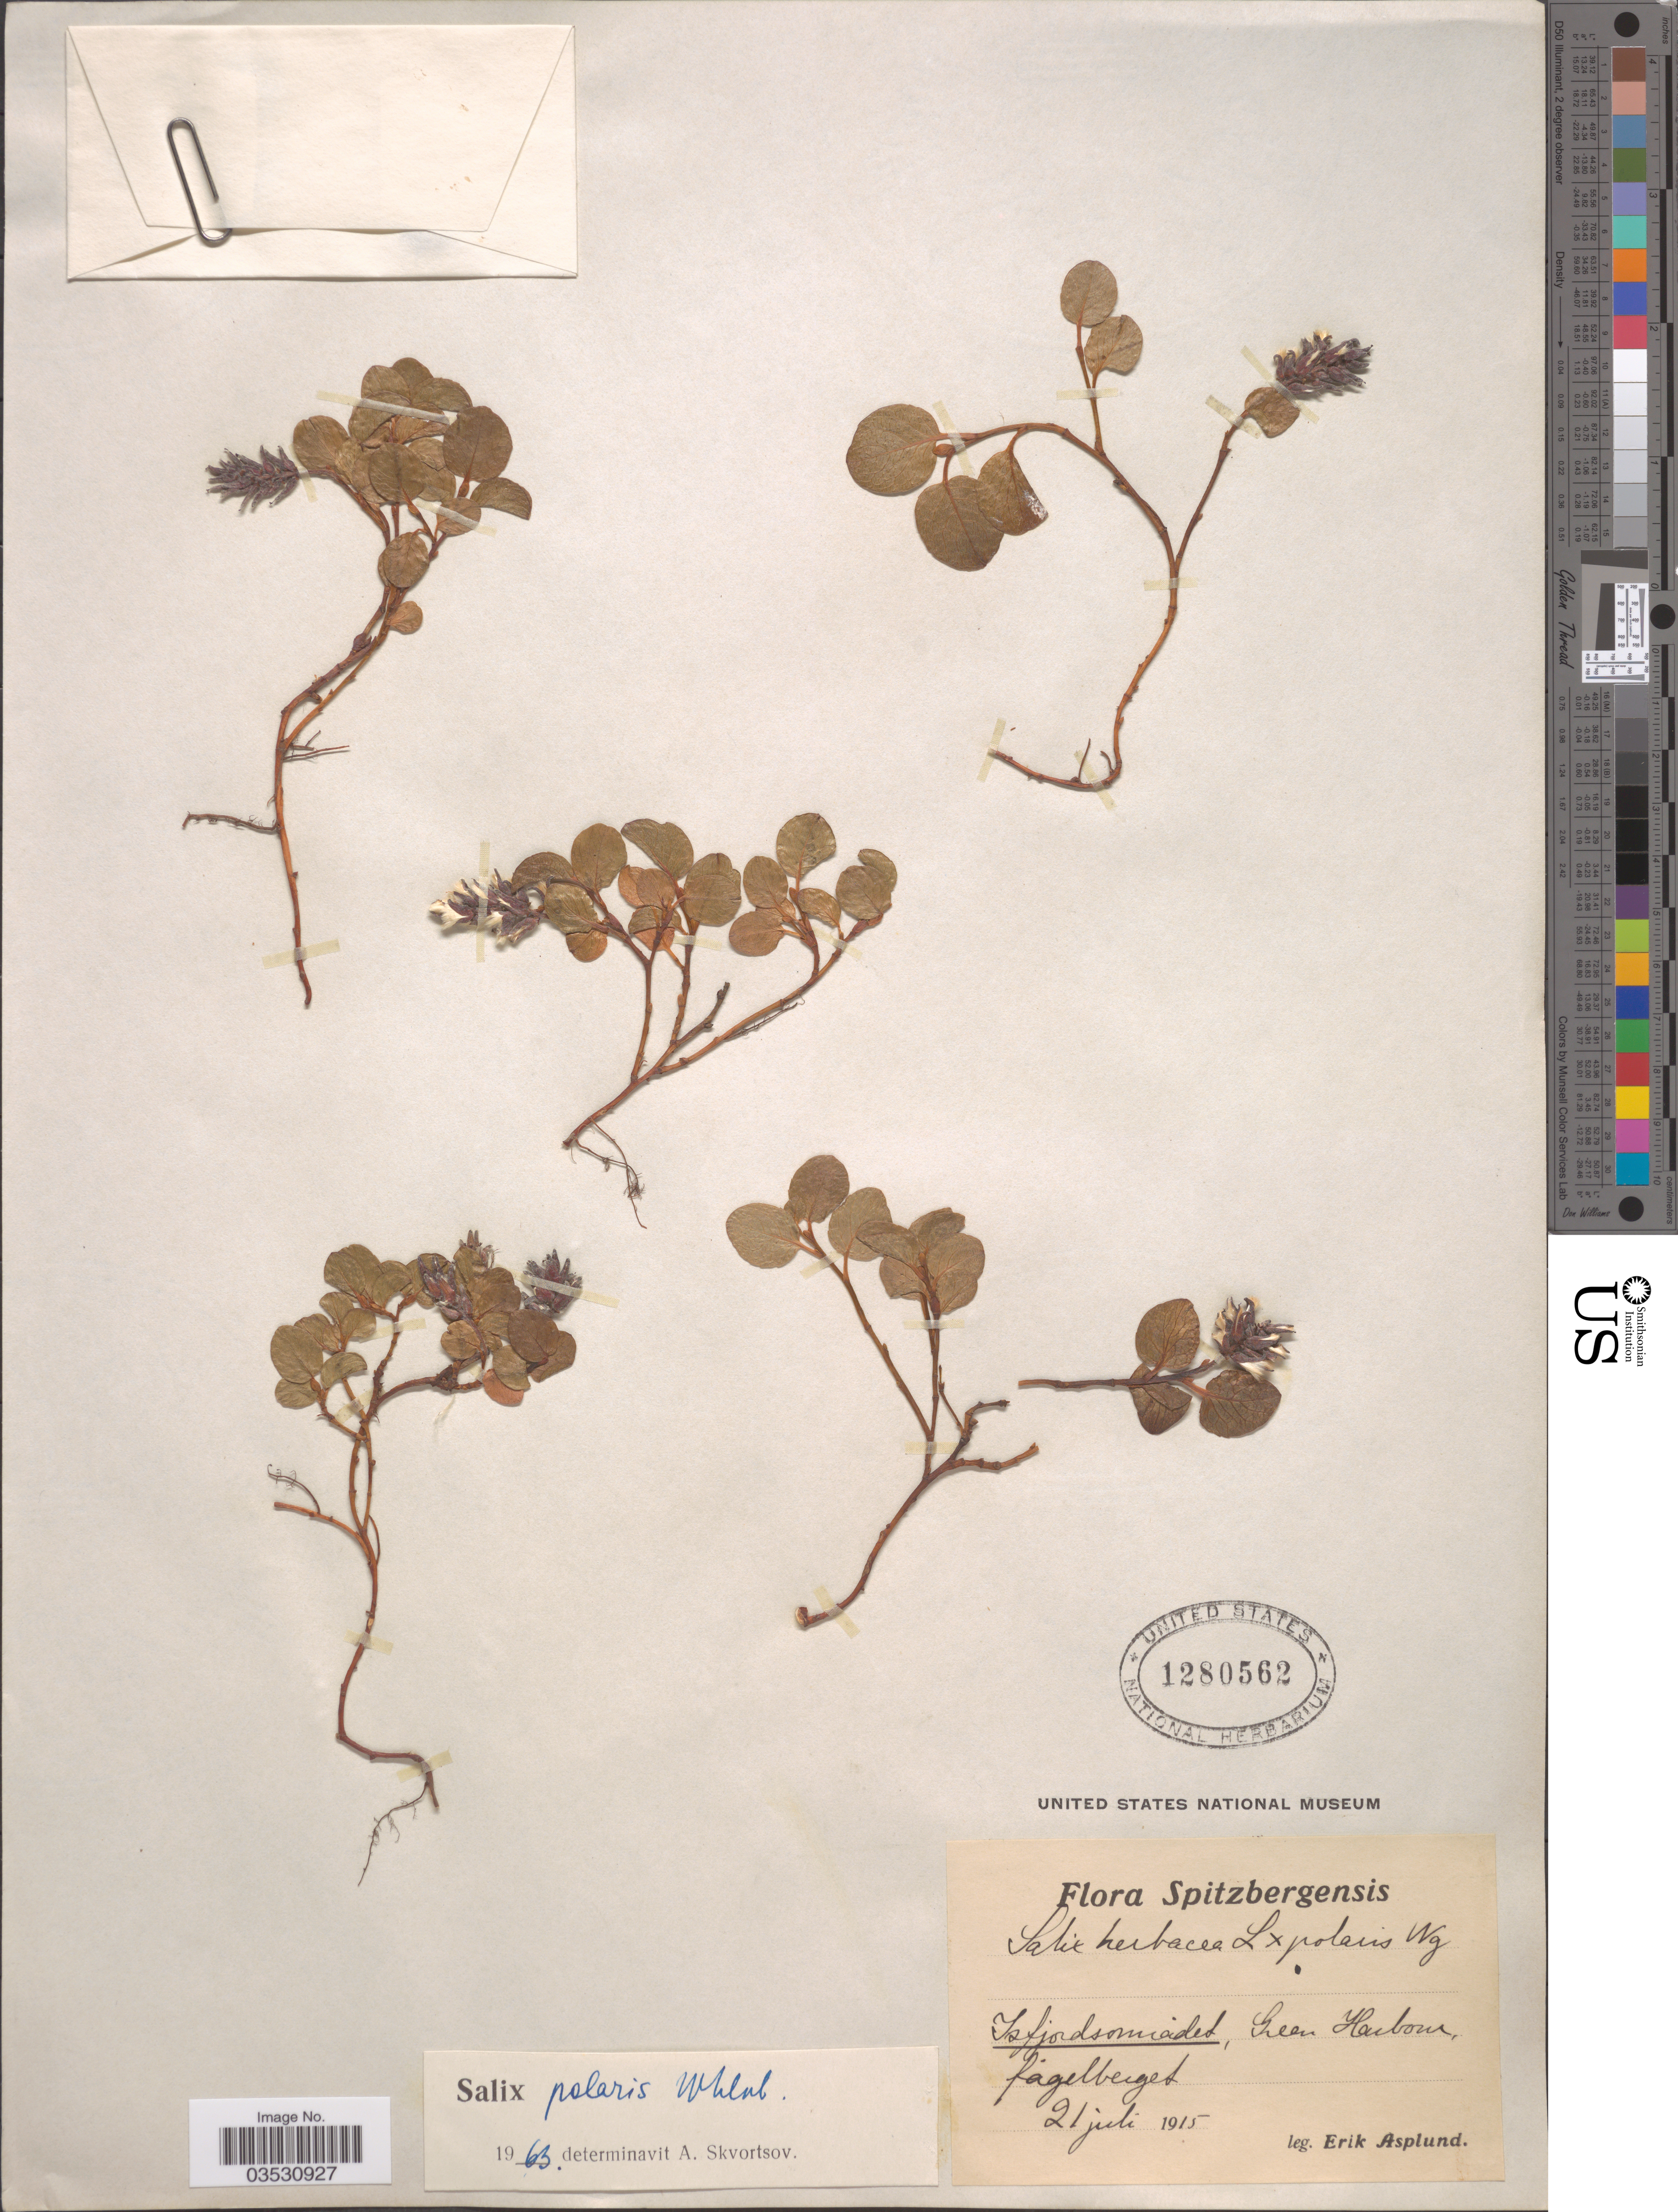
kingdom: Plantae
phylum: Tracheophyta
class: Magnoliopsida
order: Malpighiales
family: Salicaceae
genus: Salix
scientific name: Salix polaris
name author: Wahlenb.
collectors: E. Asplund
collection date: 1915-07-21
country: Norway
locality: Spitzbergensis. Isfjordsomradet, Green Harbour, fágelberget.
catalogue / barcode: US 1280562